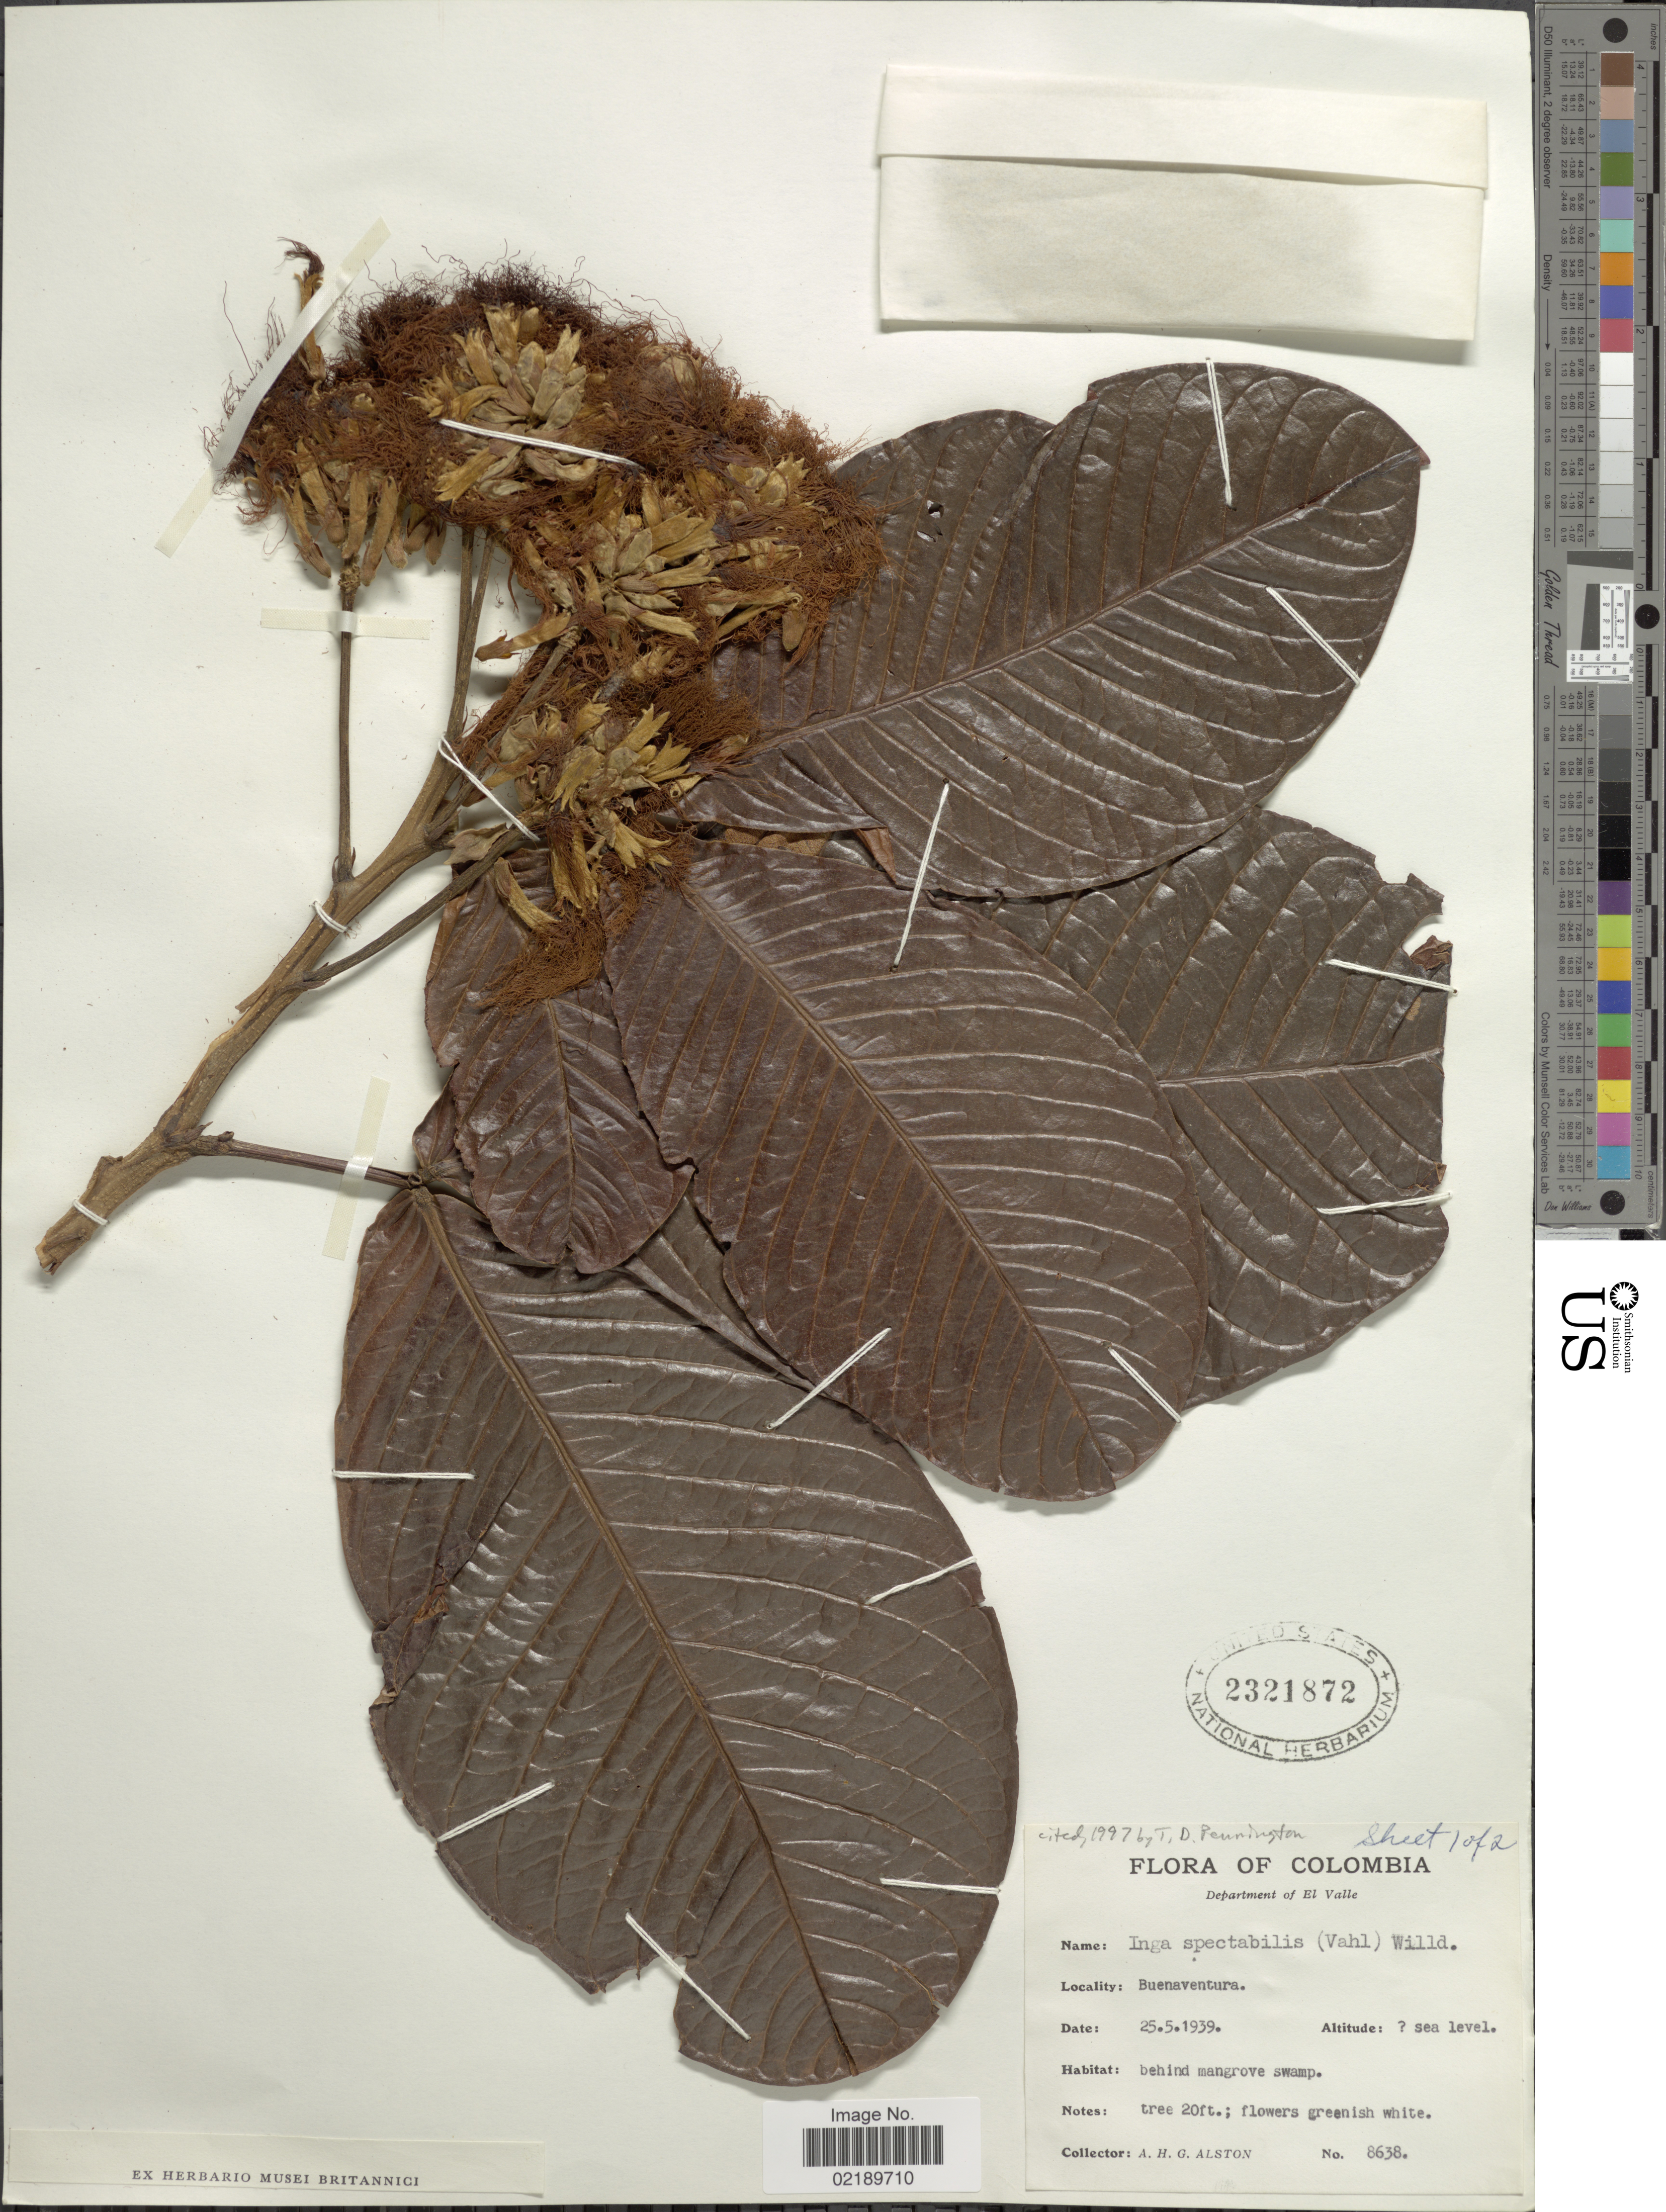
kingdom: Plantae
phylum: Tracheophyta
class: Magnoliopsida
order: Fabales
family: Fabaceae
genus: Inga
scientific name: Inga spectabilis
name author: (Vahl) Willd.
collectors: A. H. Alston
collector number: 8638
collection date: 1939-05-25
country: Colombia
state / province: Valle del Cauca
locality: Department of El Valle. Buenaventura.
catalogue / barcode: US 2321872